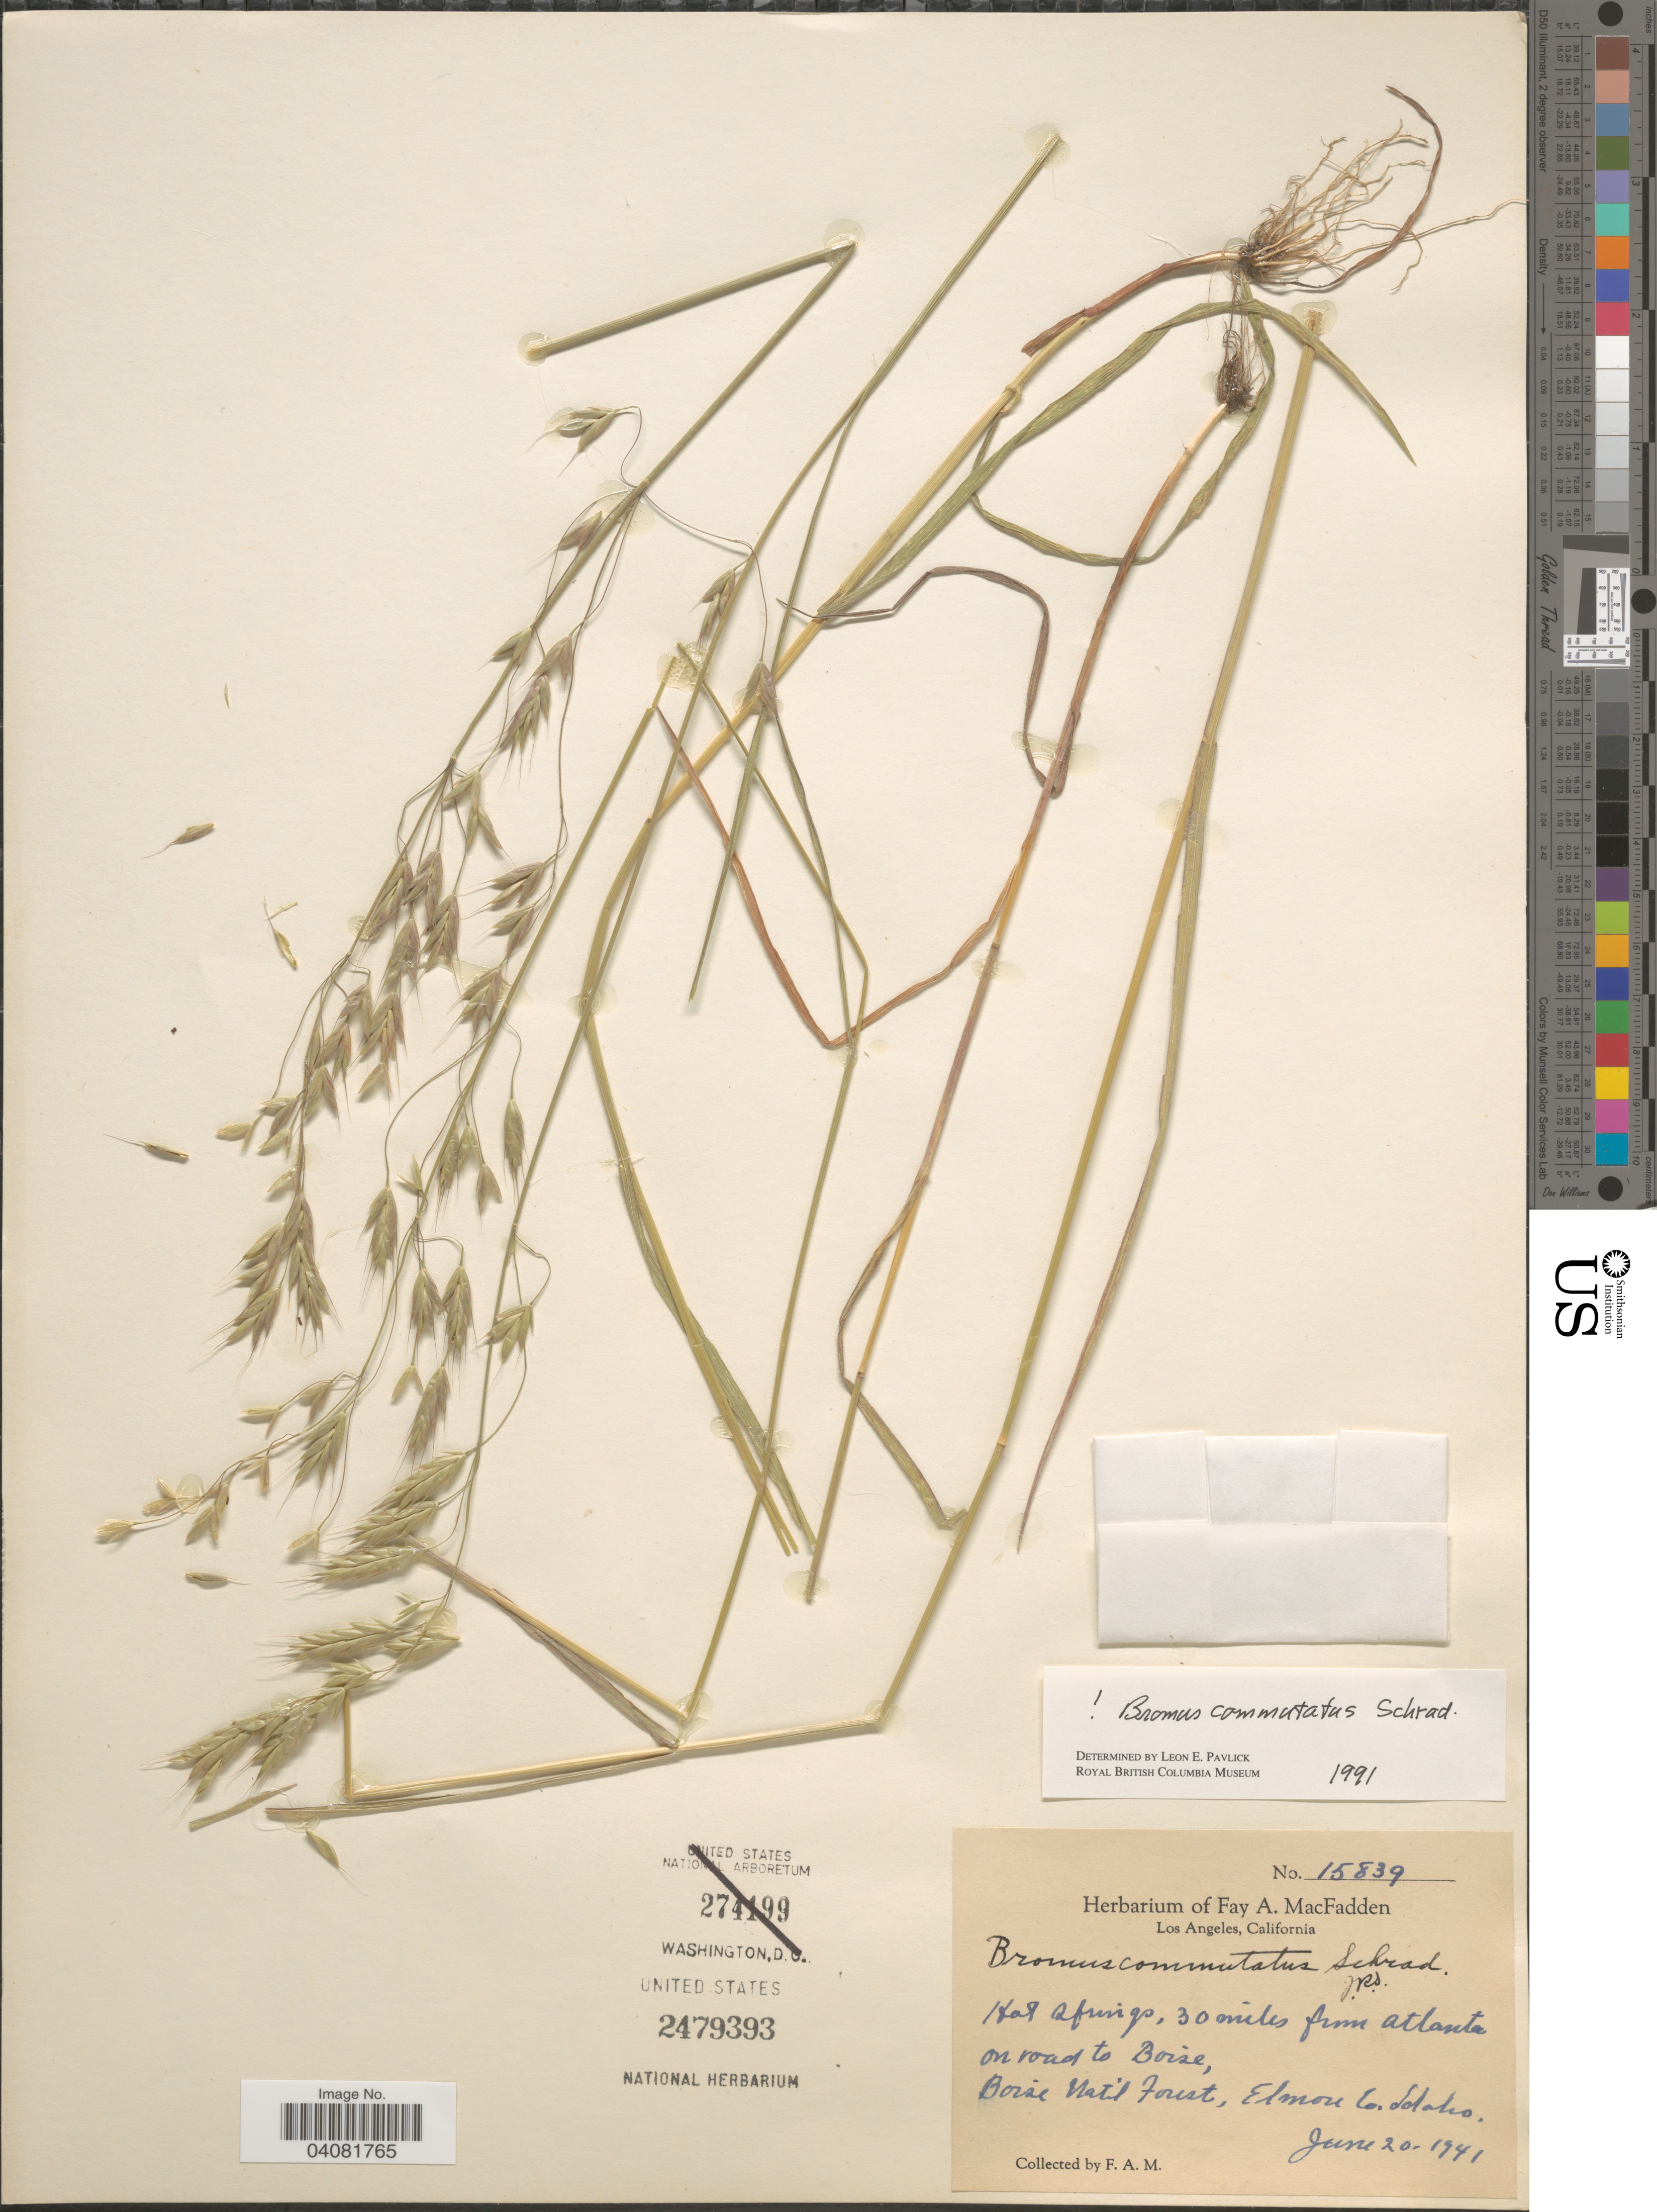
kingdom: Plantae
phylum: Tracheophyta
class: Liliopsida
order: Poales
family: Poaceae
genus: Bromus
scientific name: Bromus commutatus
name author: Schrad.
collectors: F. MacFadden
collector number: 15839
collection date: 1941-06-20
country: United States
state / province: Idaho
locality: Hot Springs, 30 miles from Atlanta on road to Boise, Boise Natil Forest, Elmore Co.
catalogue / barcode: US 2479393